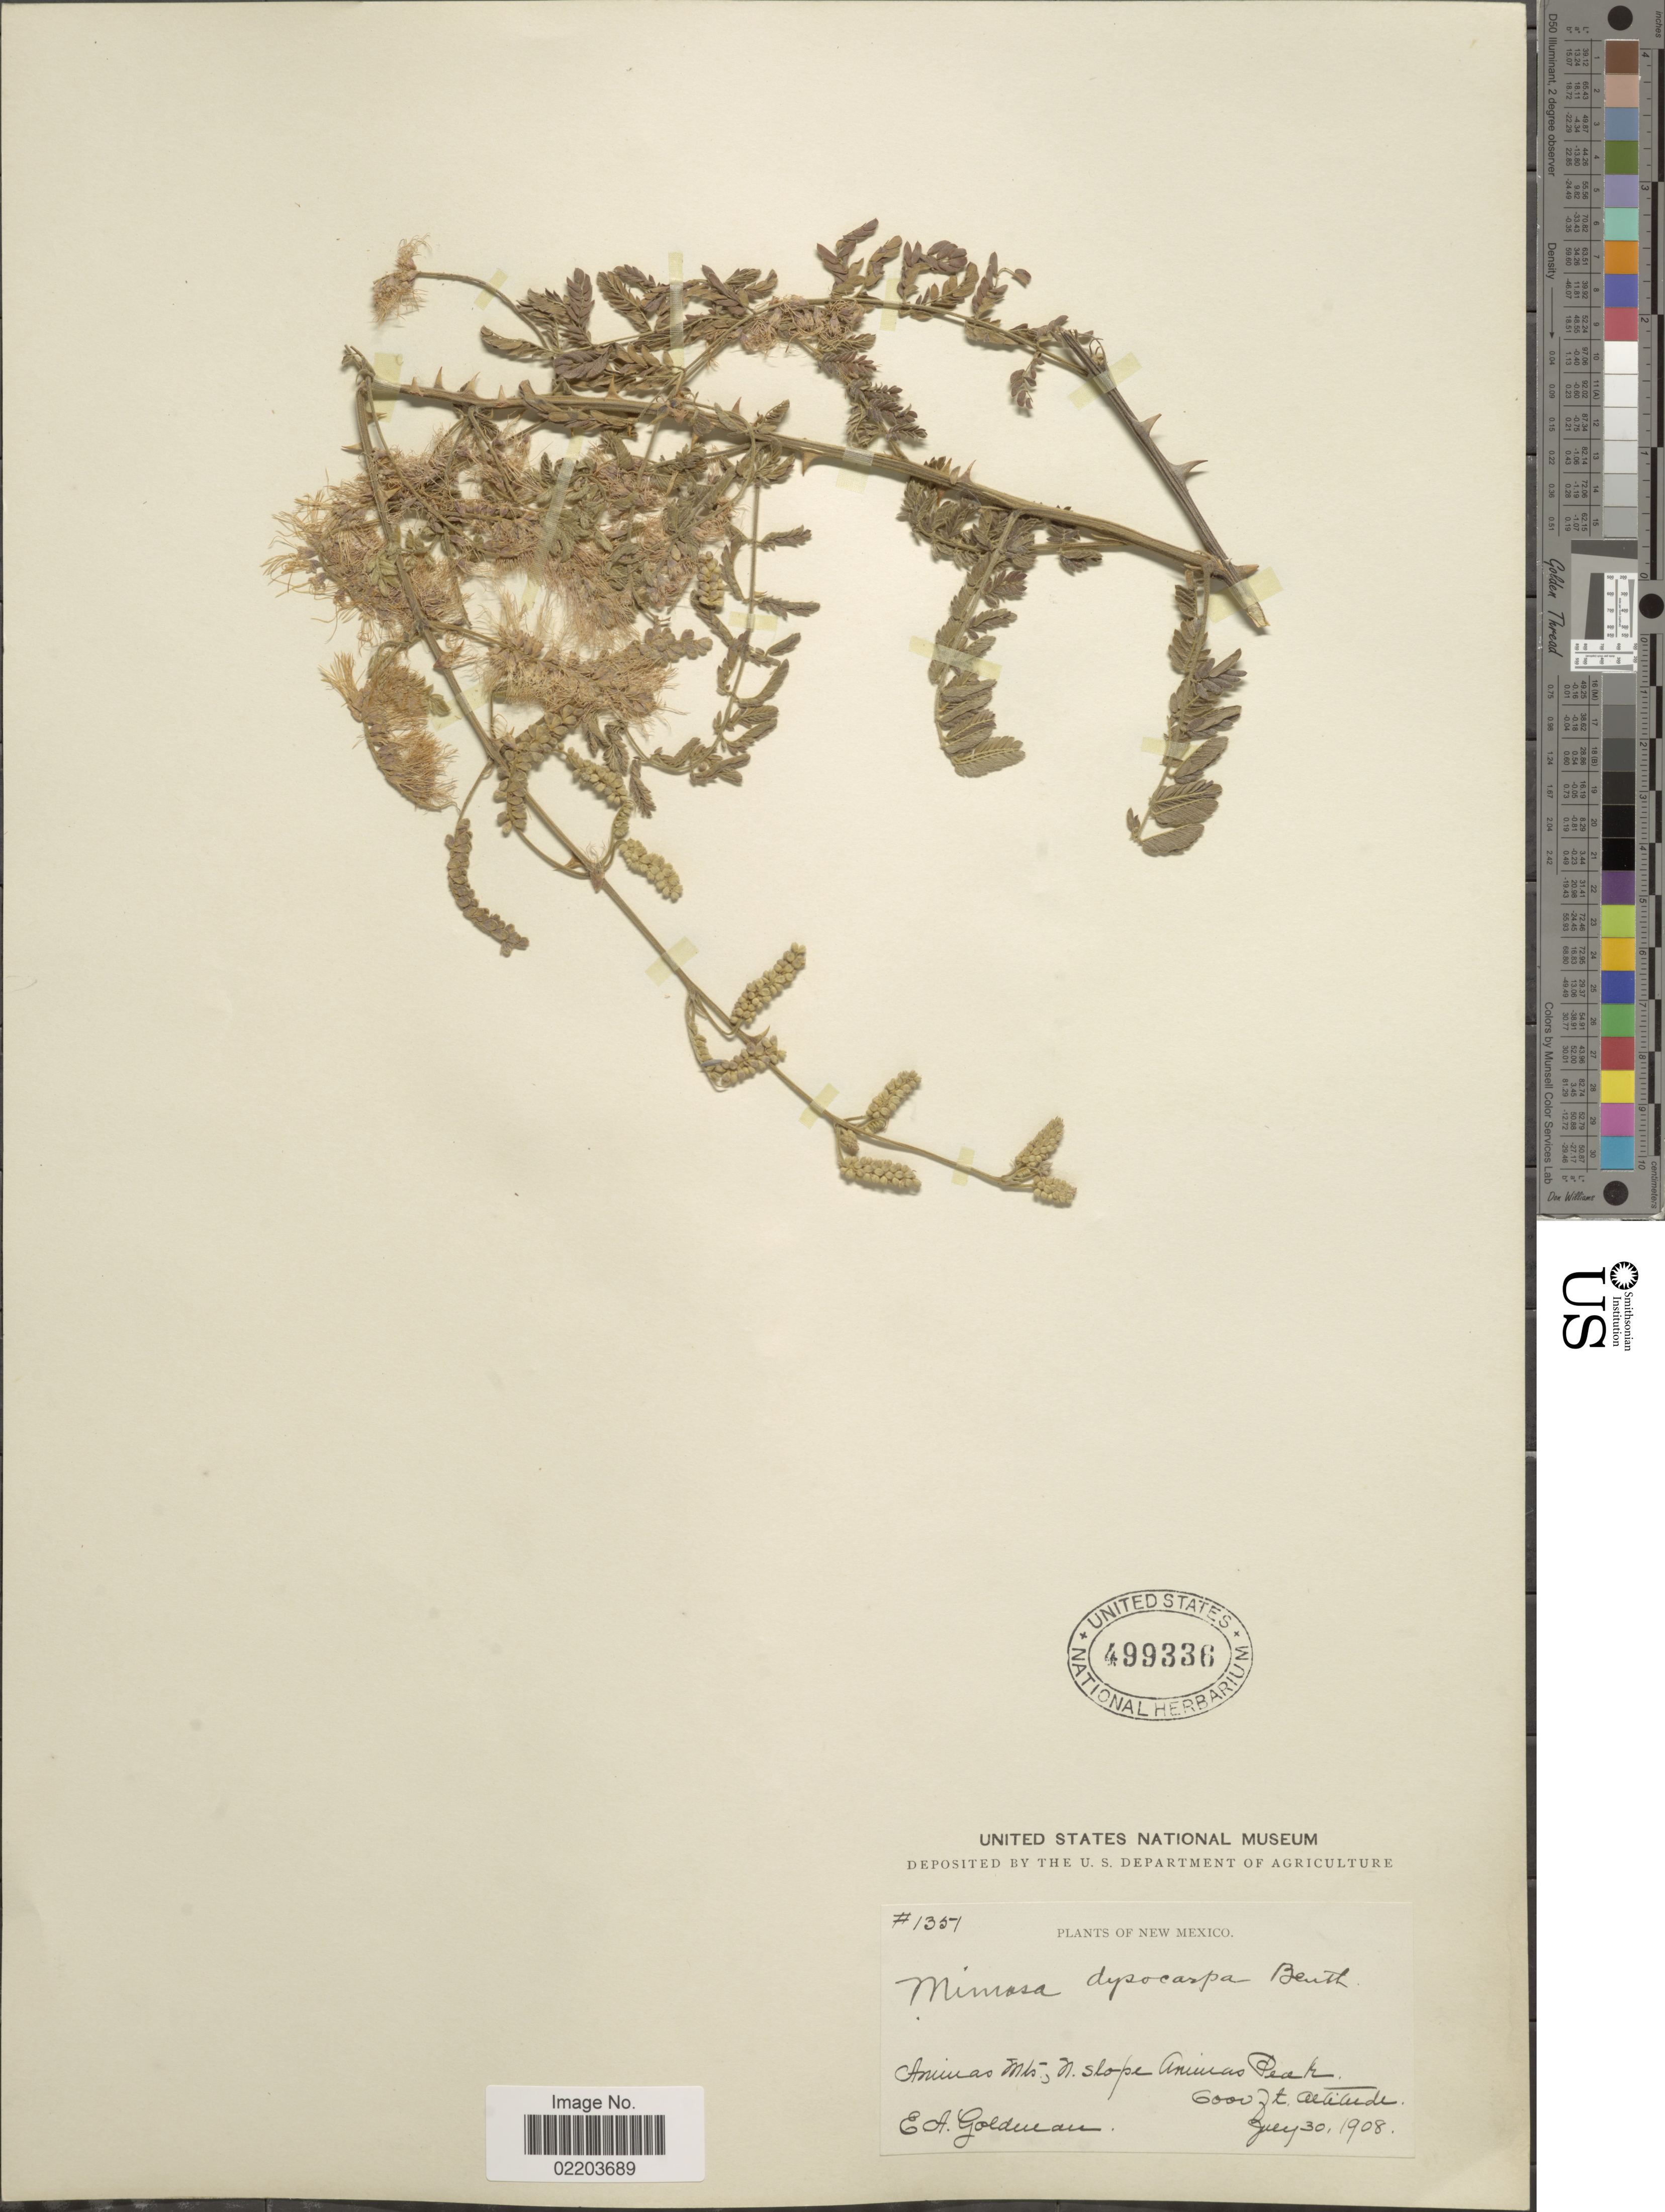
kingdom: Plantae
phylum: Tracheophyta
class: Magnoliopsida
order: Fabales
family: Fabaceae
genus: Mimosa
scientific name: Mimosa dysocarpa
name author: Benth. ex A. Gray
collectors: E. A. Goldman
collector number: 1351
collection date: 1908-07-30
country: United States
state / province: New Mexico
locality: Aminas Mts., N. slope Aminas Peak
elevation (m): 1829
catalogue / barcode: US 499336